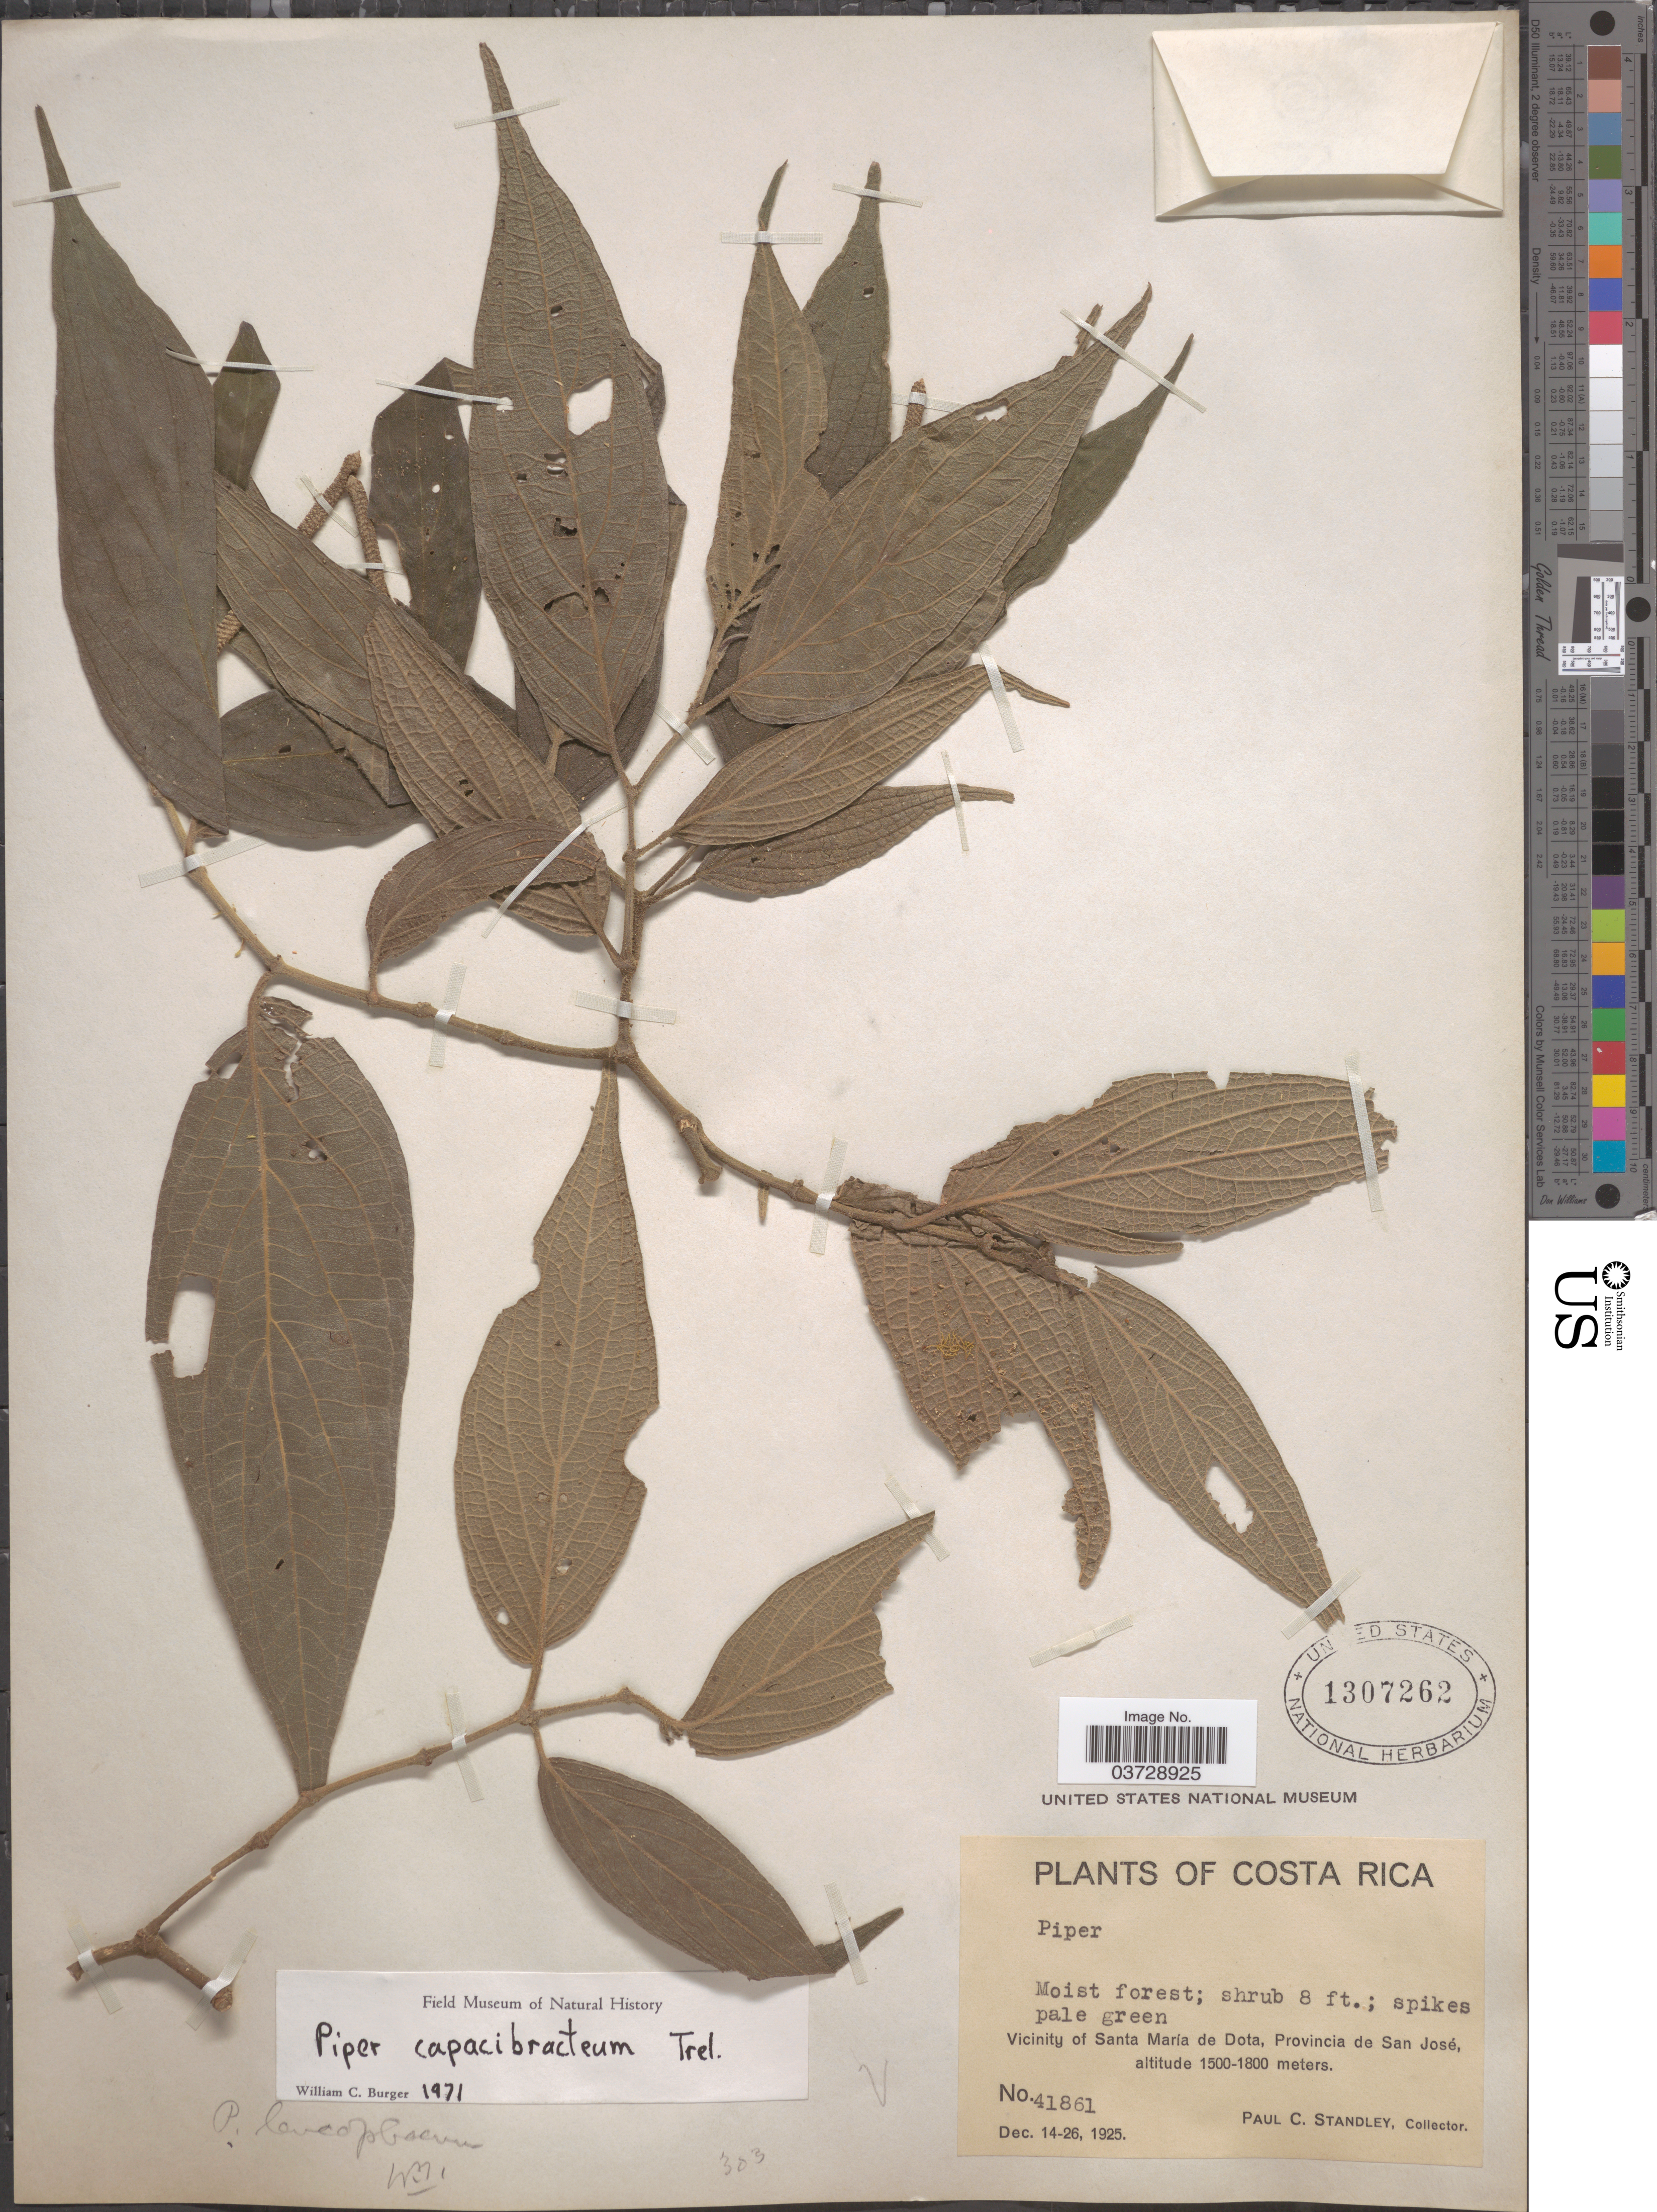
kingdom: Plantae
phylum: Tracheophyta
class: Magnoliopsida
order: Piperales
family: Piperaceae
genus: Piper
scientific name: Piper capacibracteum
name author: Trel.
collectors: P. C. Standley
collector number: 41861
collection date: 1925-12-14/1925-12-26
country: Costa Rica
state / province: San José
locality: Vicinity of Santa María de Dota.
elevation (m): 1500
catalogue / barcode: US 1307262